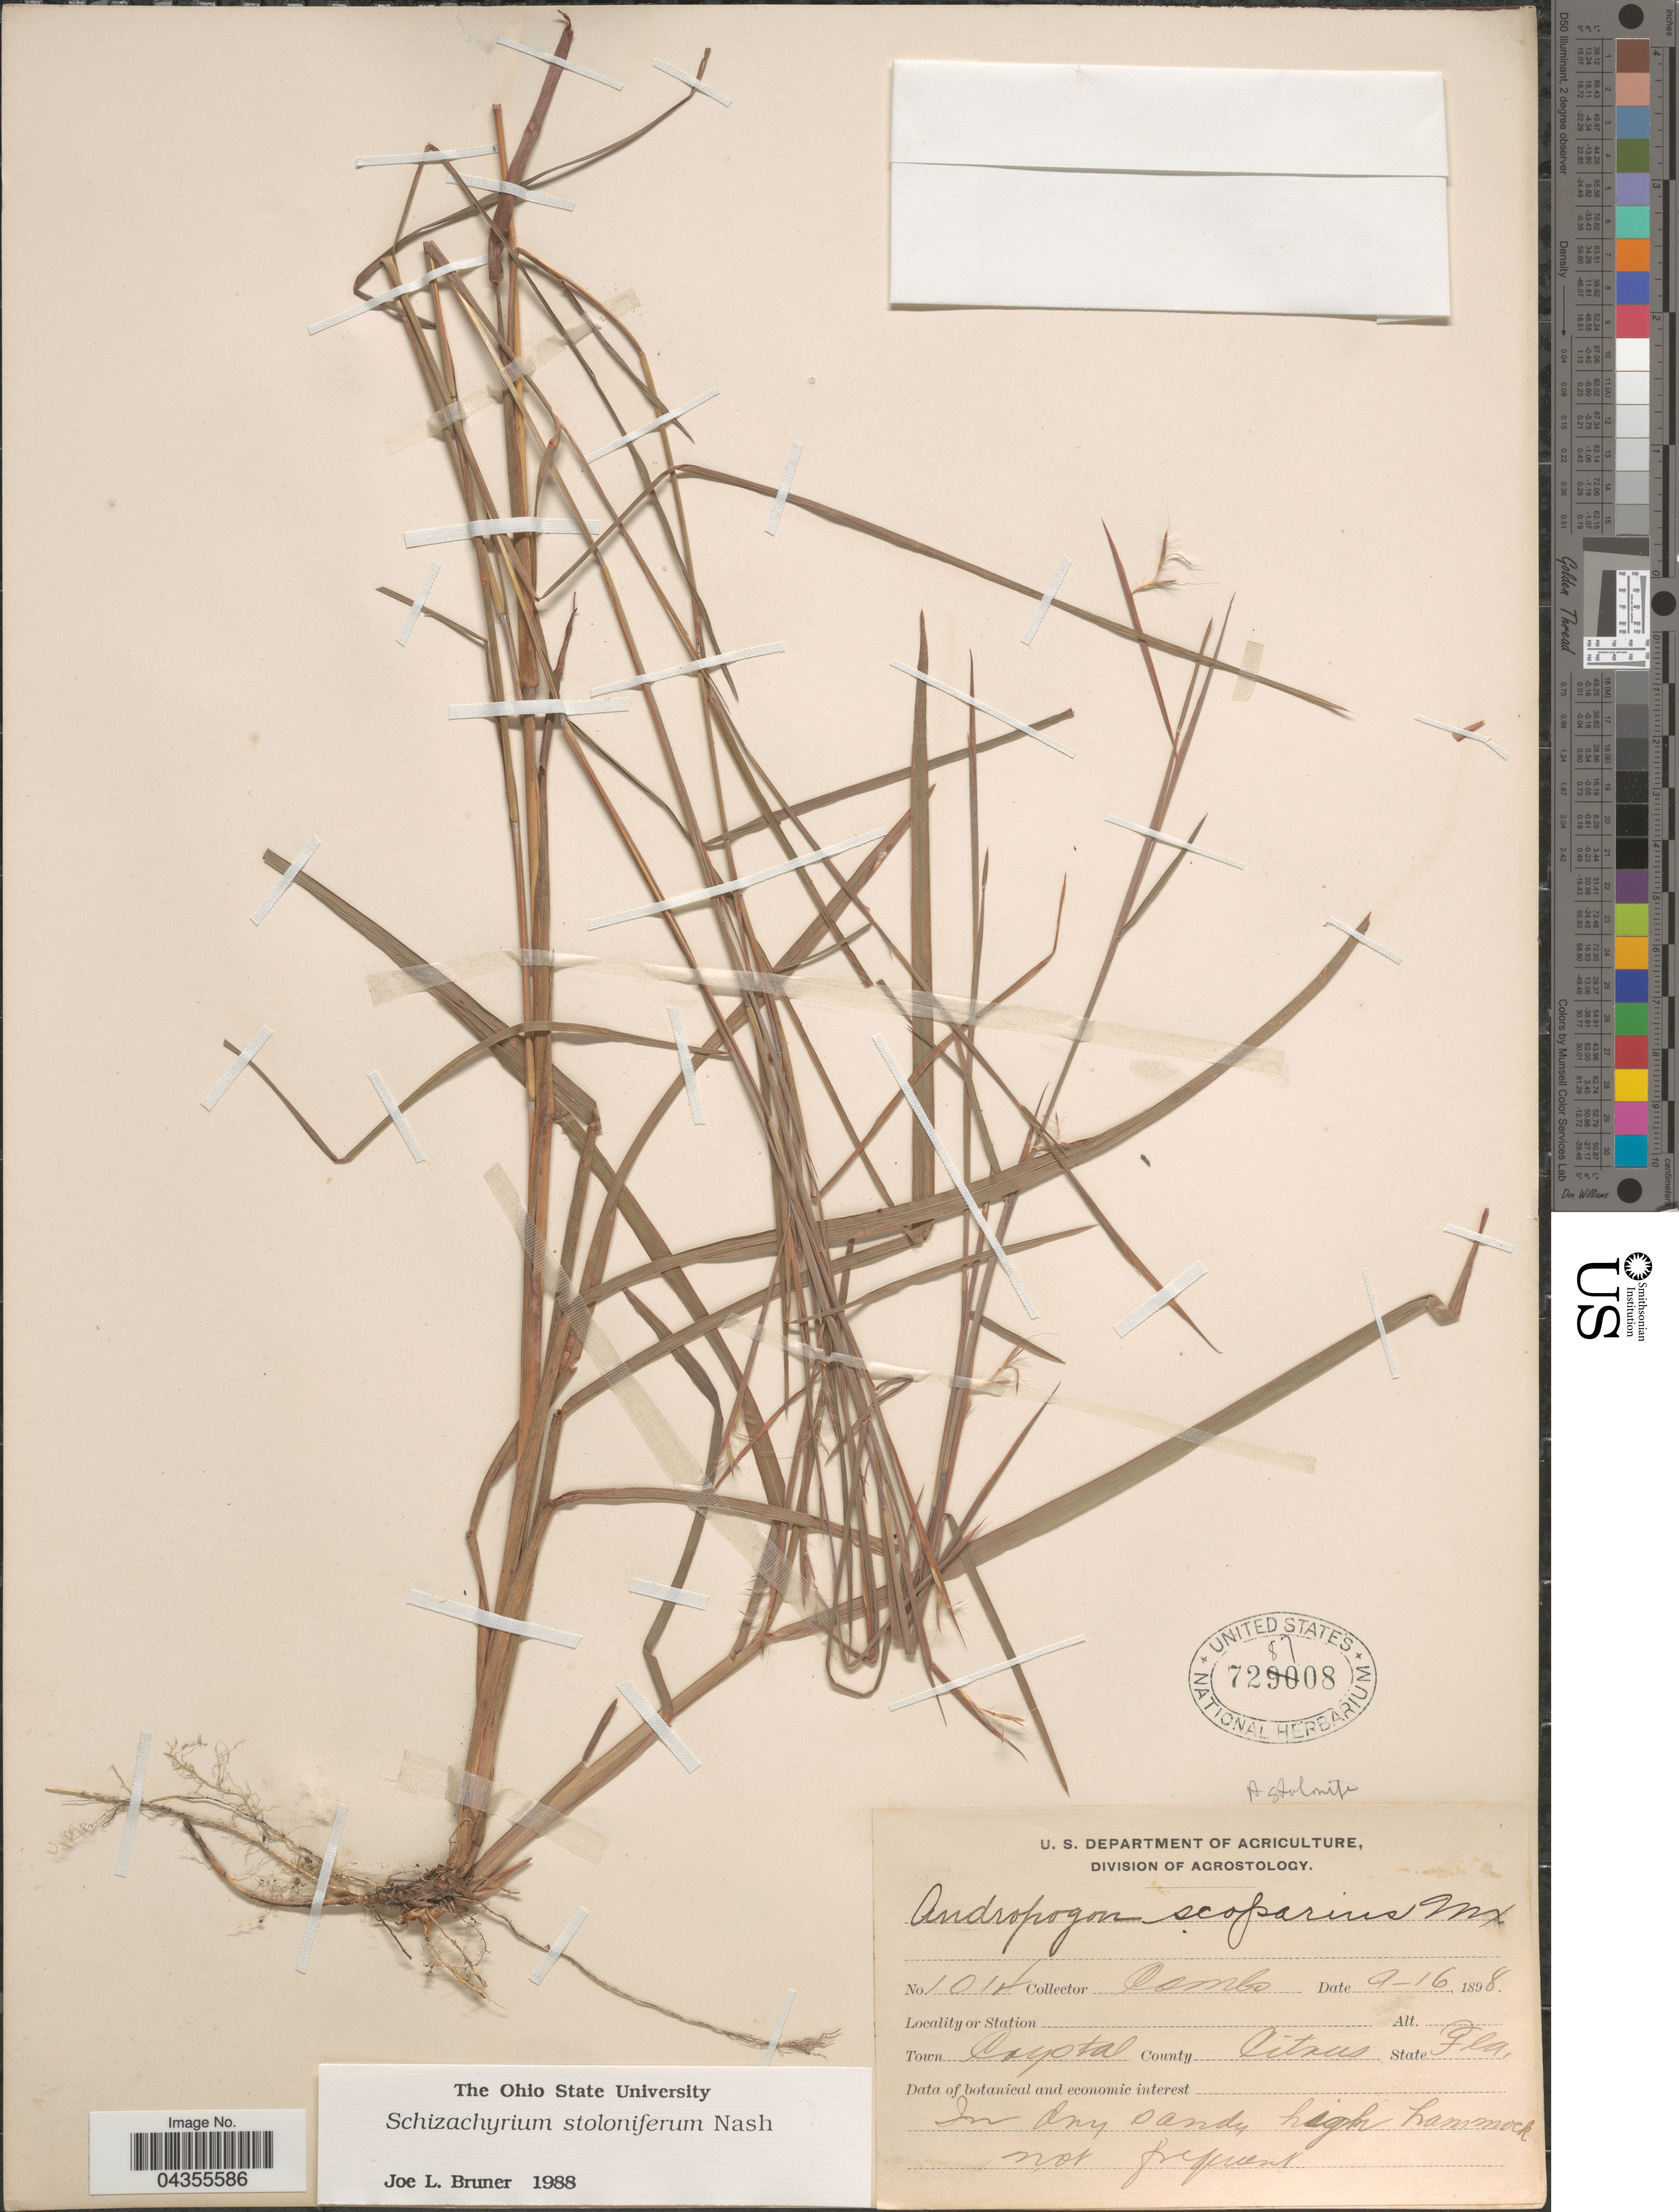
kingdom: Plantae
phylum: Tracheophyta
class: Liliopsida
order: Poales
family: Poaceae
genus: Schizachyrium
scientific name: Schizachyrium scoparium var. stoloniferum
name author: (Nash) Wipff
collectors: -. Combs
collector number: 1014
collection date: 1898-09-16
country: United States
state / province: Florida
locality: Town Crystal. County Citrus.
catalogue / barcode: US 728708